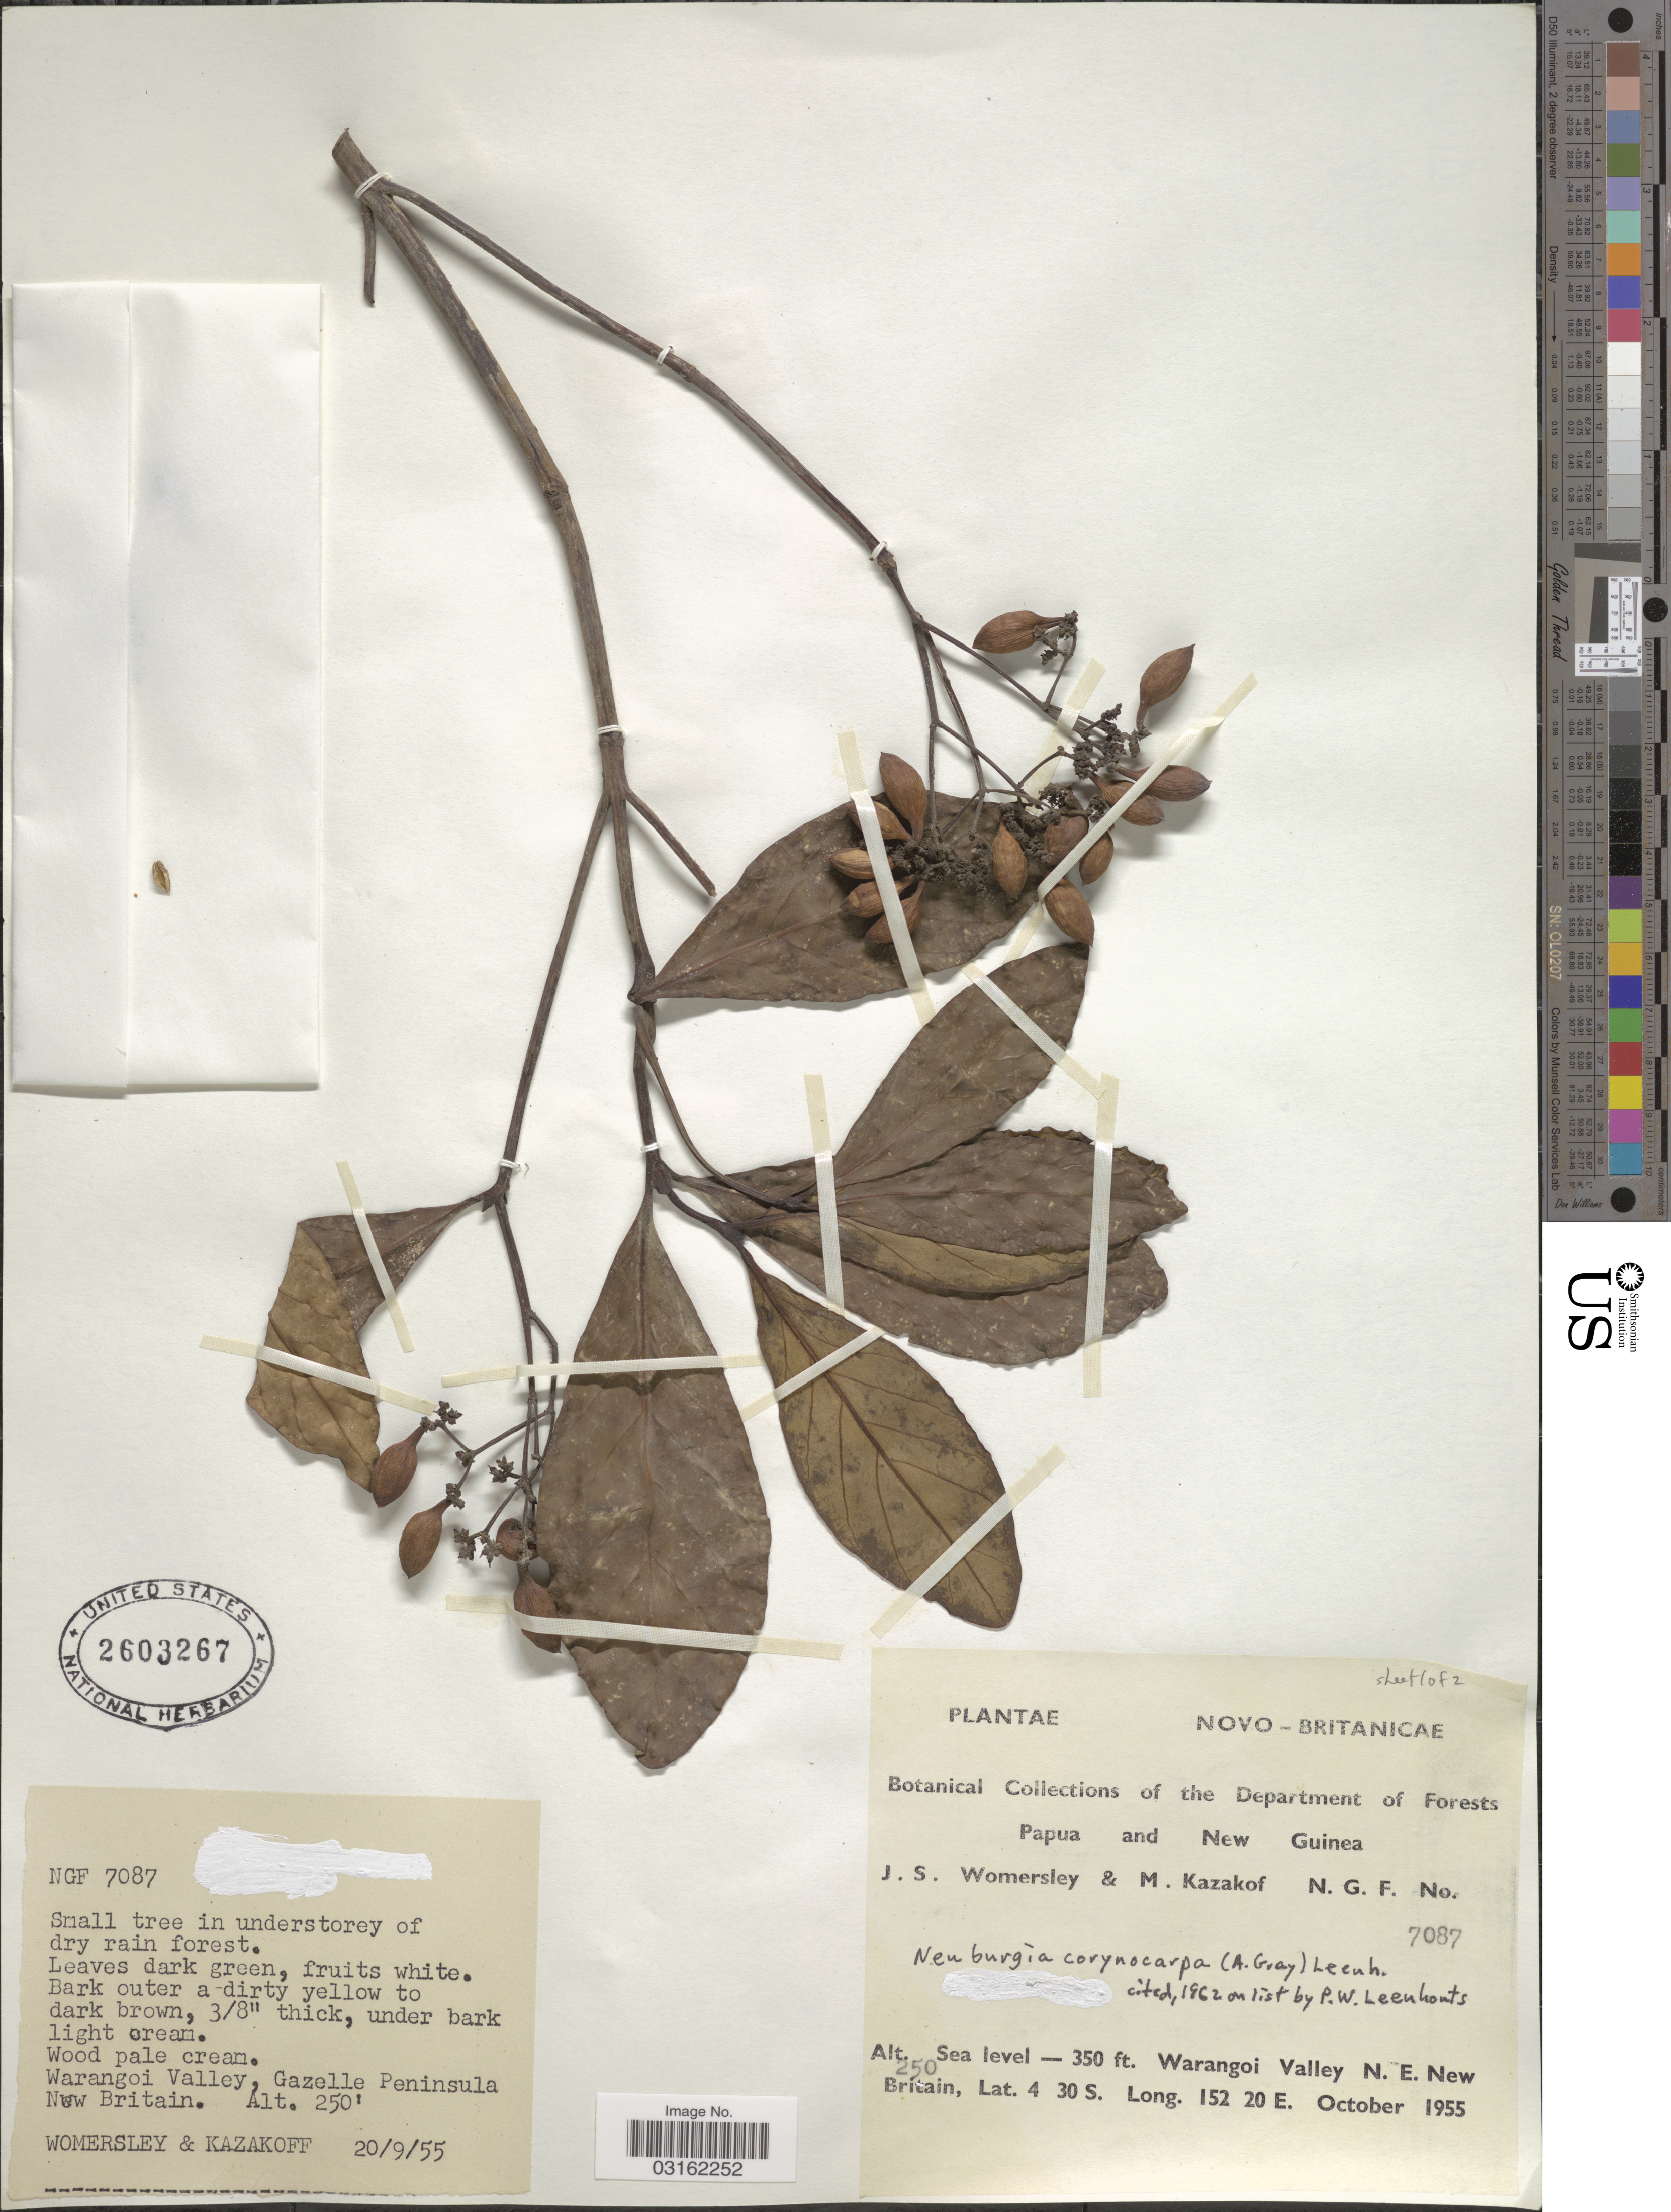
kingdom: Plantae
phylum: Tracheophyta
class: Magnoliopsida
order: Gentianales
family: Loganiaceae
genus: Neuburgia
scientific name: Neuburgia corynocarpa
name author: (A. Gray) Leenh.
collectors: J. S. Womersley & M. Kazakof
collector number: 7087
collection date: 1955-09-20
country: Papua New Guinea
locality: New Guinea, Warangoi Valley N.E. New Britain. Gazelle Peninsula.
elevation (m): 76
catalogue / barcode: US 2603267